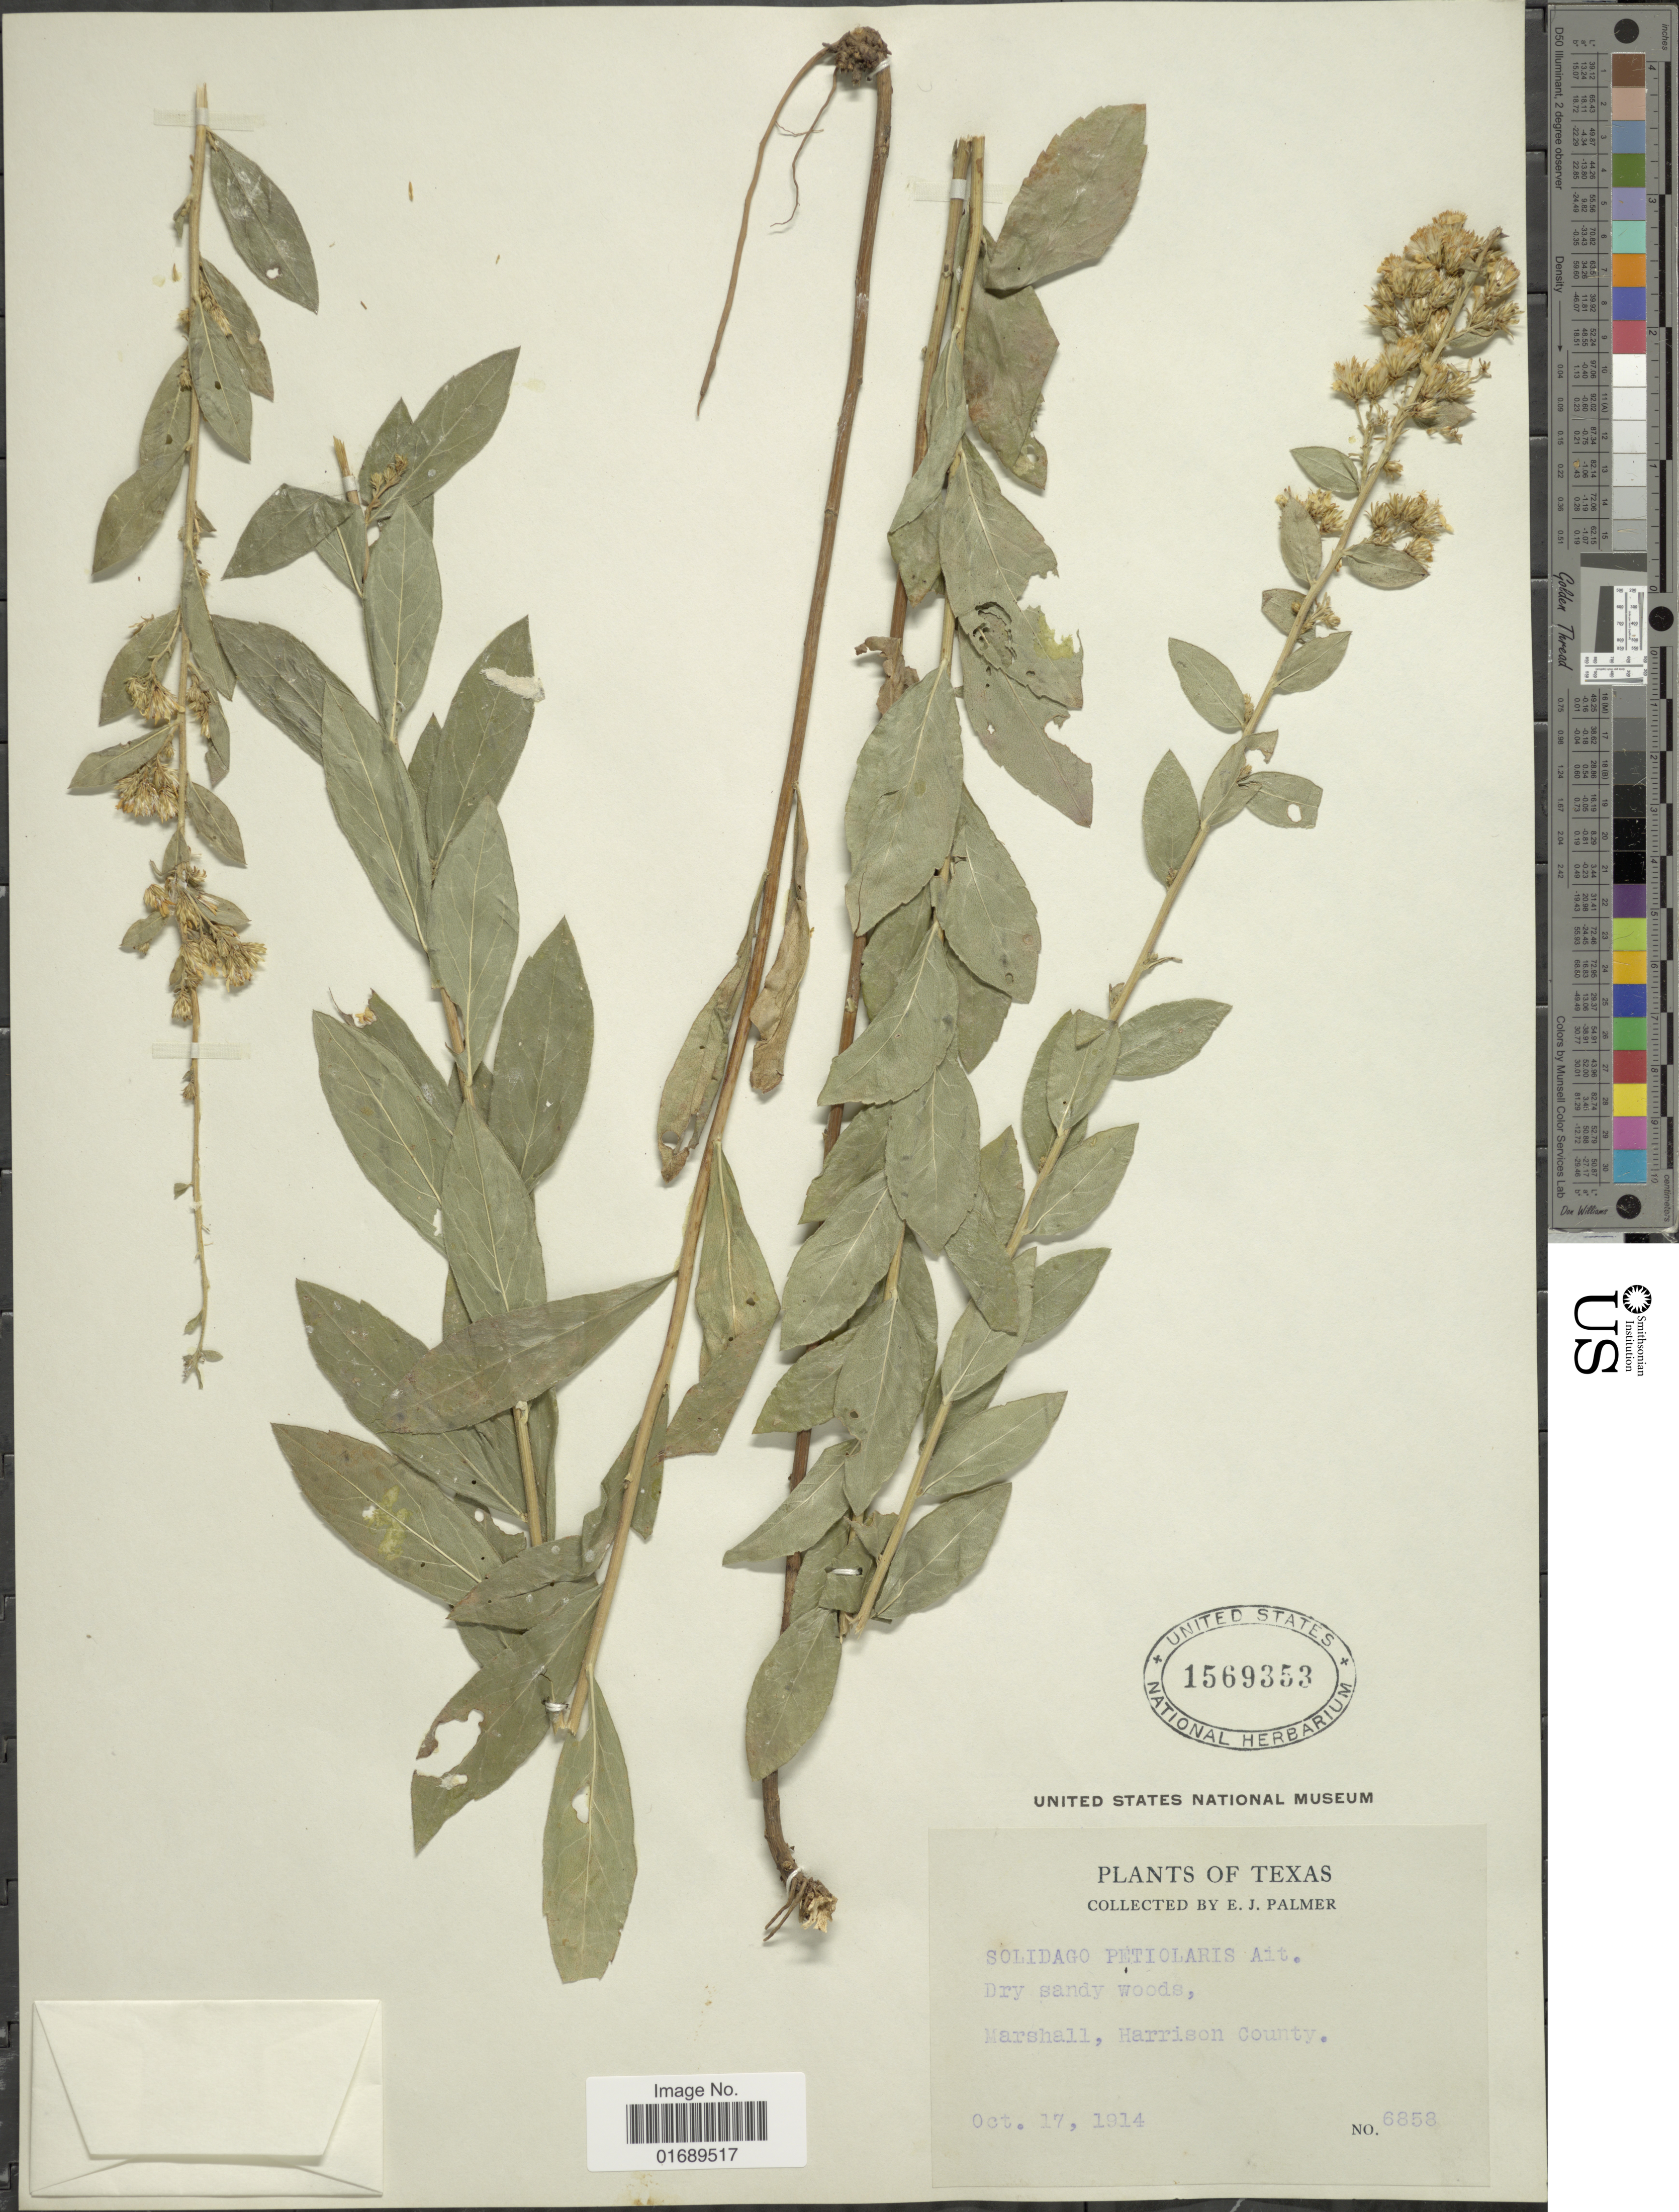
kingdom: Plantae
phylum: Tracheophyta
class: Magnoliopsida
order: Asterales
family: Asteraceae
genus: Solidago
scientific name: Solidago petiolaris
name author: Aiton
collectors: E. J. Palmer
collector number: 6858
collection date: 1914-10-17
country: United States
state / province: Texas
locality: Dry sandy woods, Marshall, Harrison County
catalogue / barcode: US 1569353